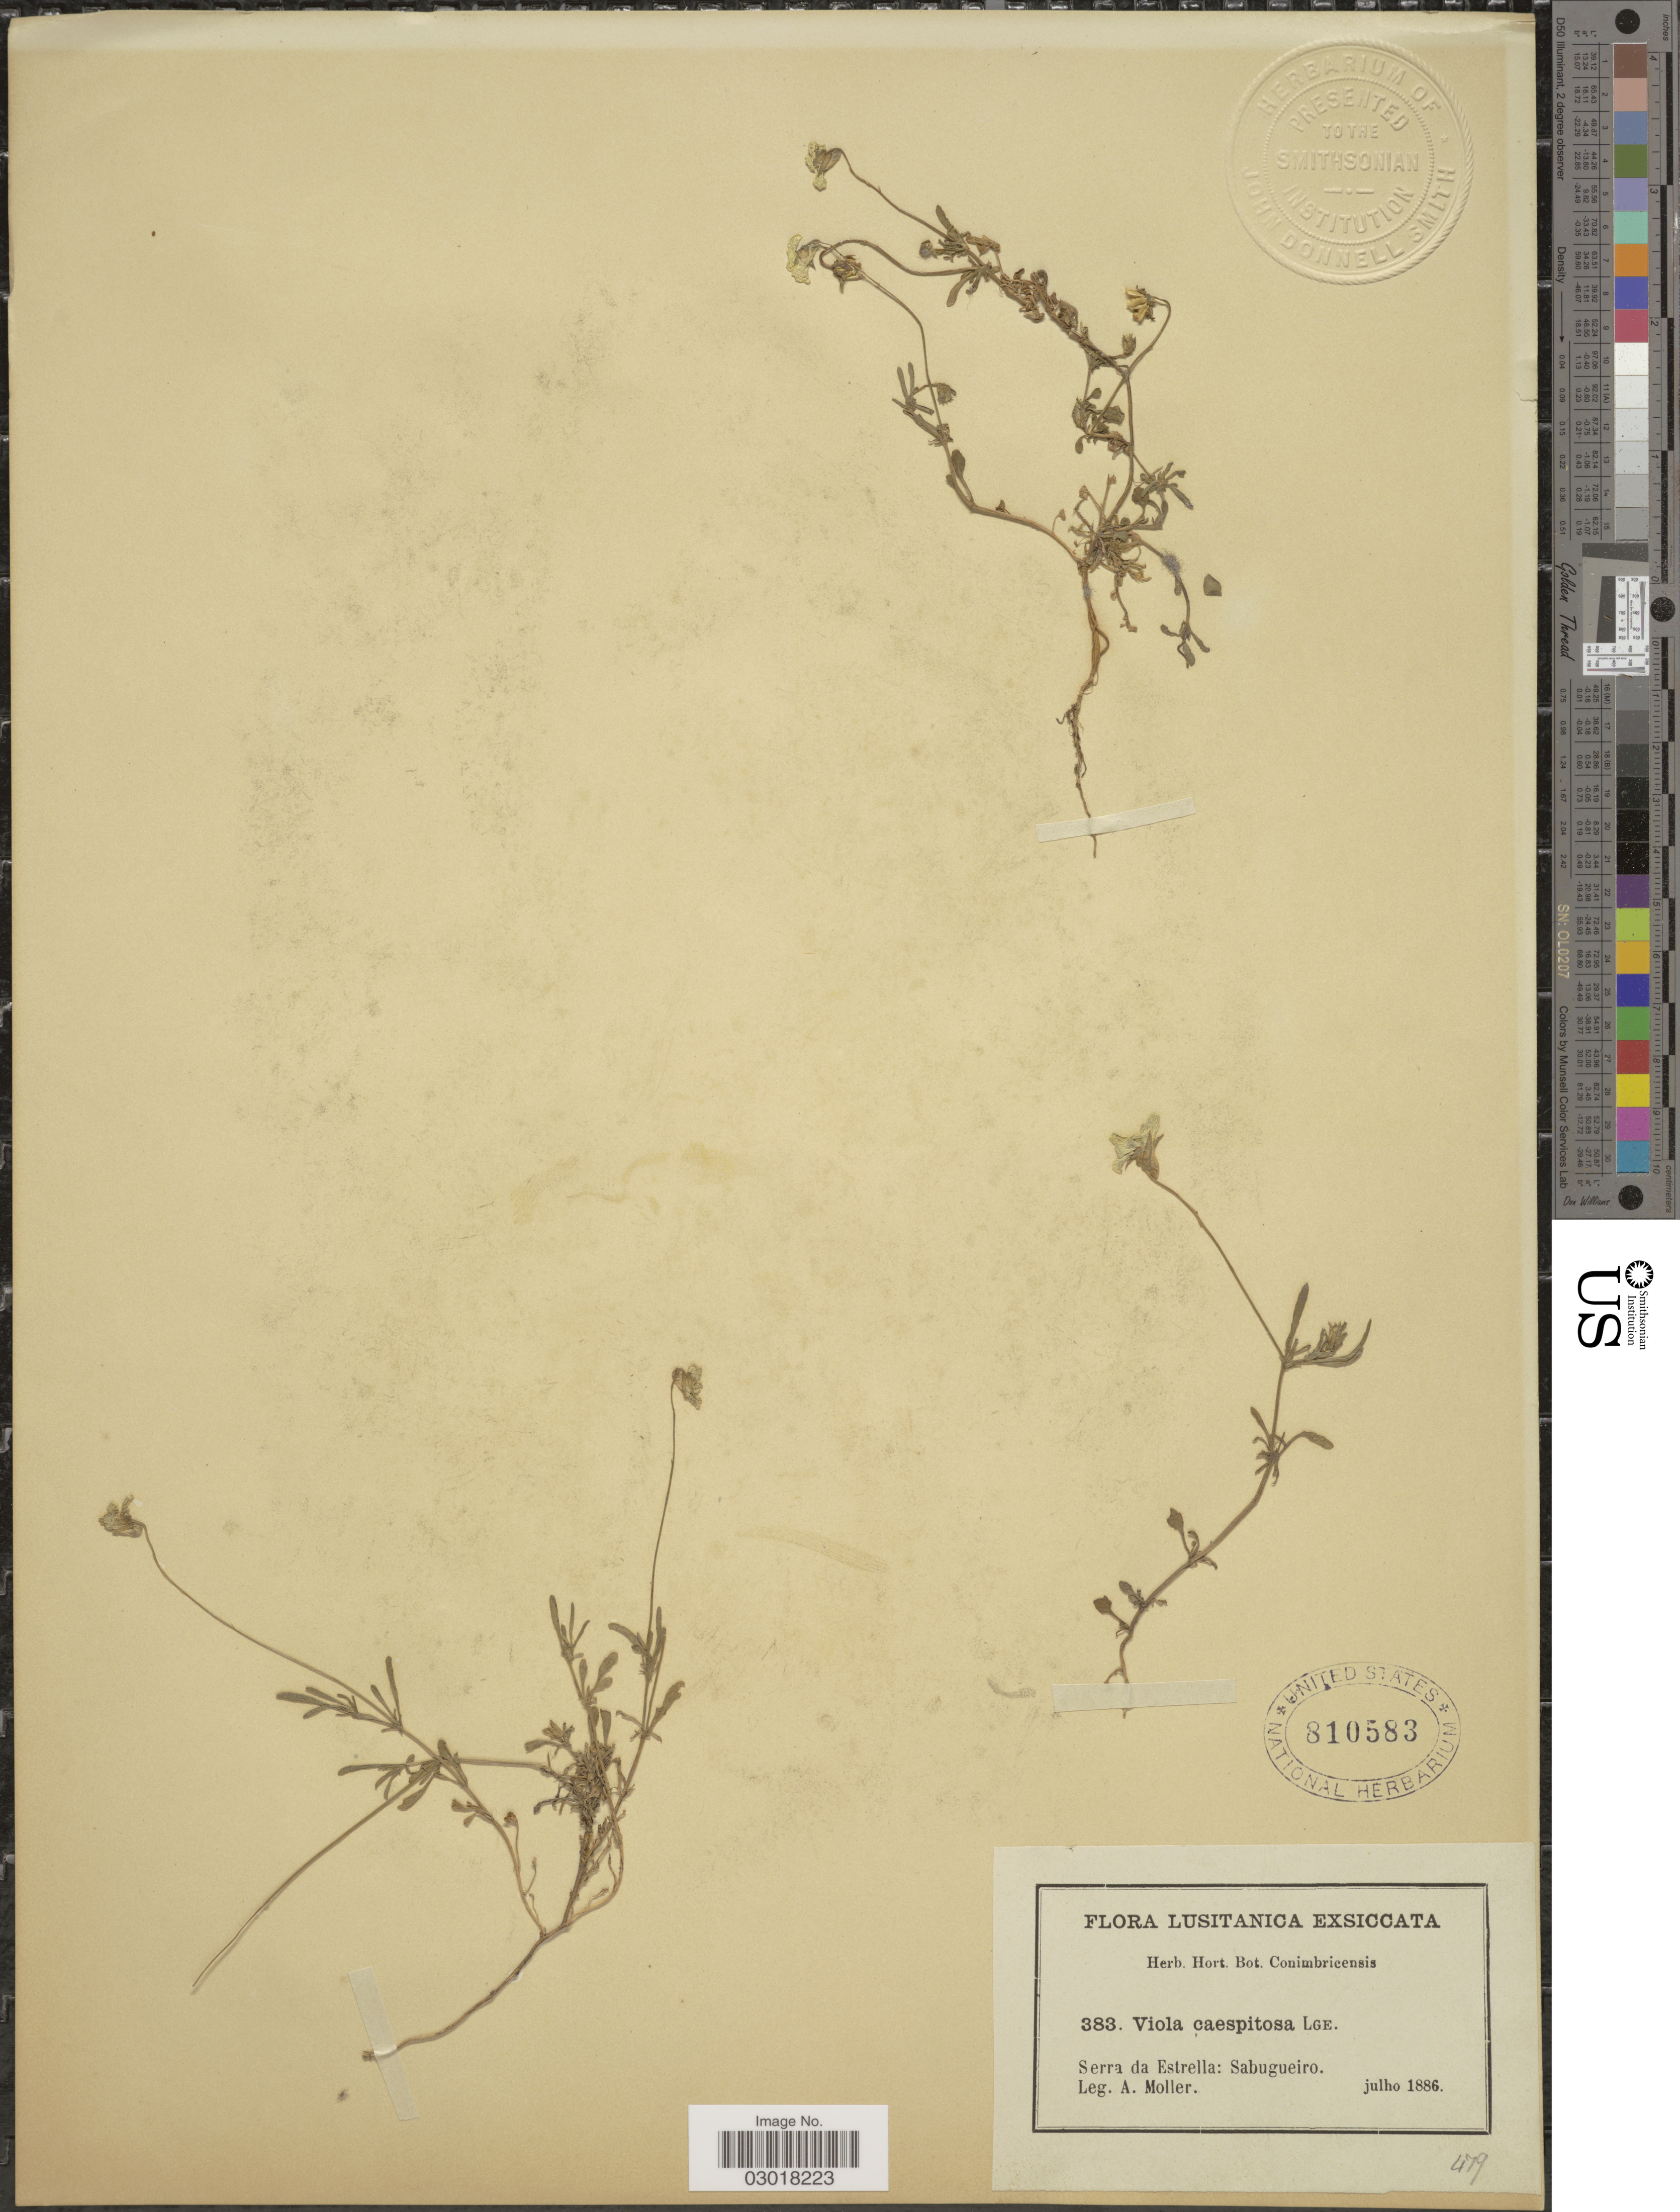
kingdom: Plantae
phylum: Tracheophyta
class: Magnoliopsida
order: Malpighiales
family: Violaceae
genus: Viola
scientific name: Viola caespitosa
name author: D. Don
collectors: A. Moller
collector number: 383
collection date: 1886-07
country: Portugal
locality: Lusitanica. Serra da Estrella: Sabugueiro.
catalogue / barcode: US 810583